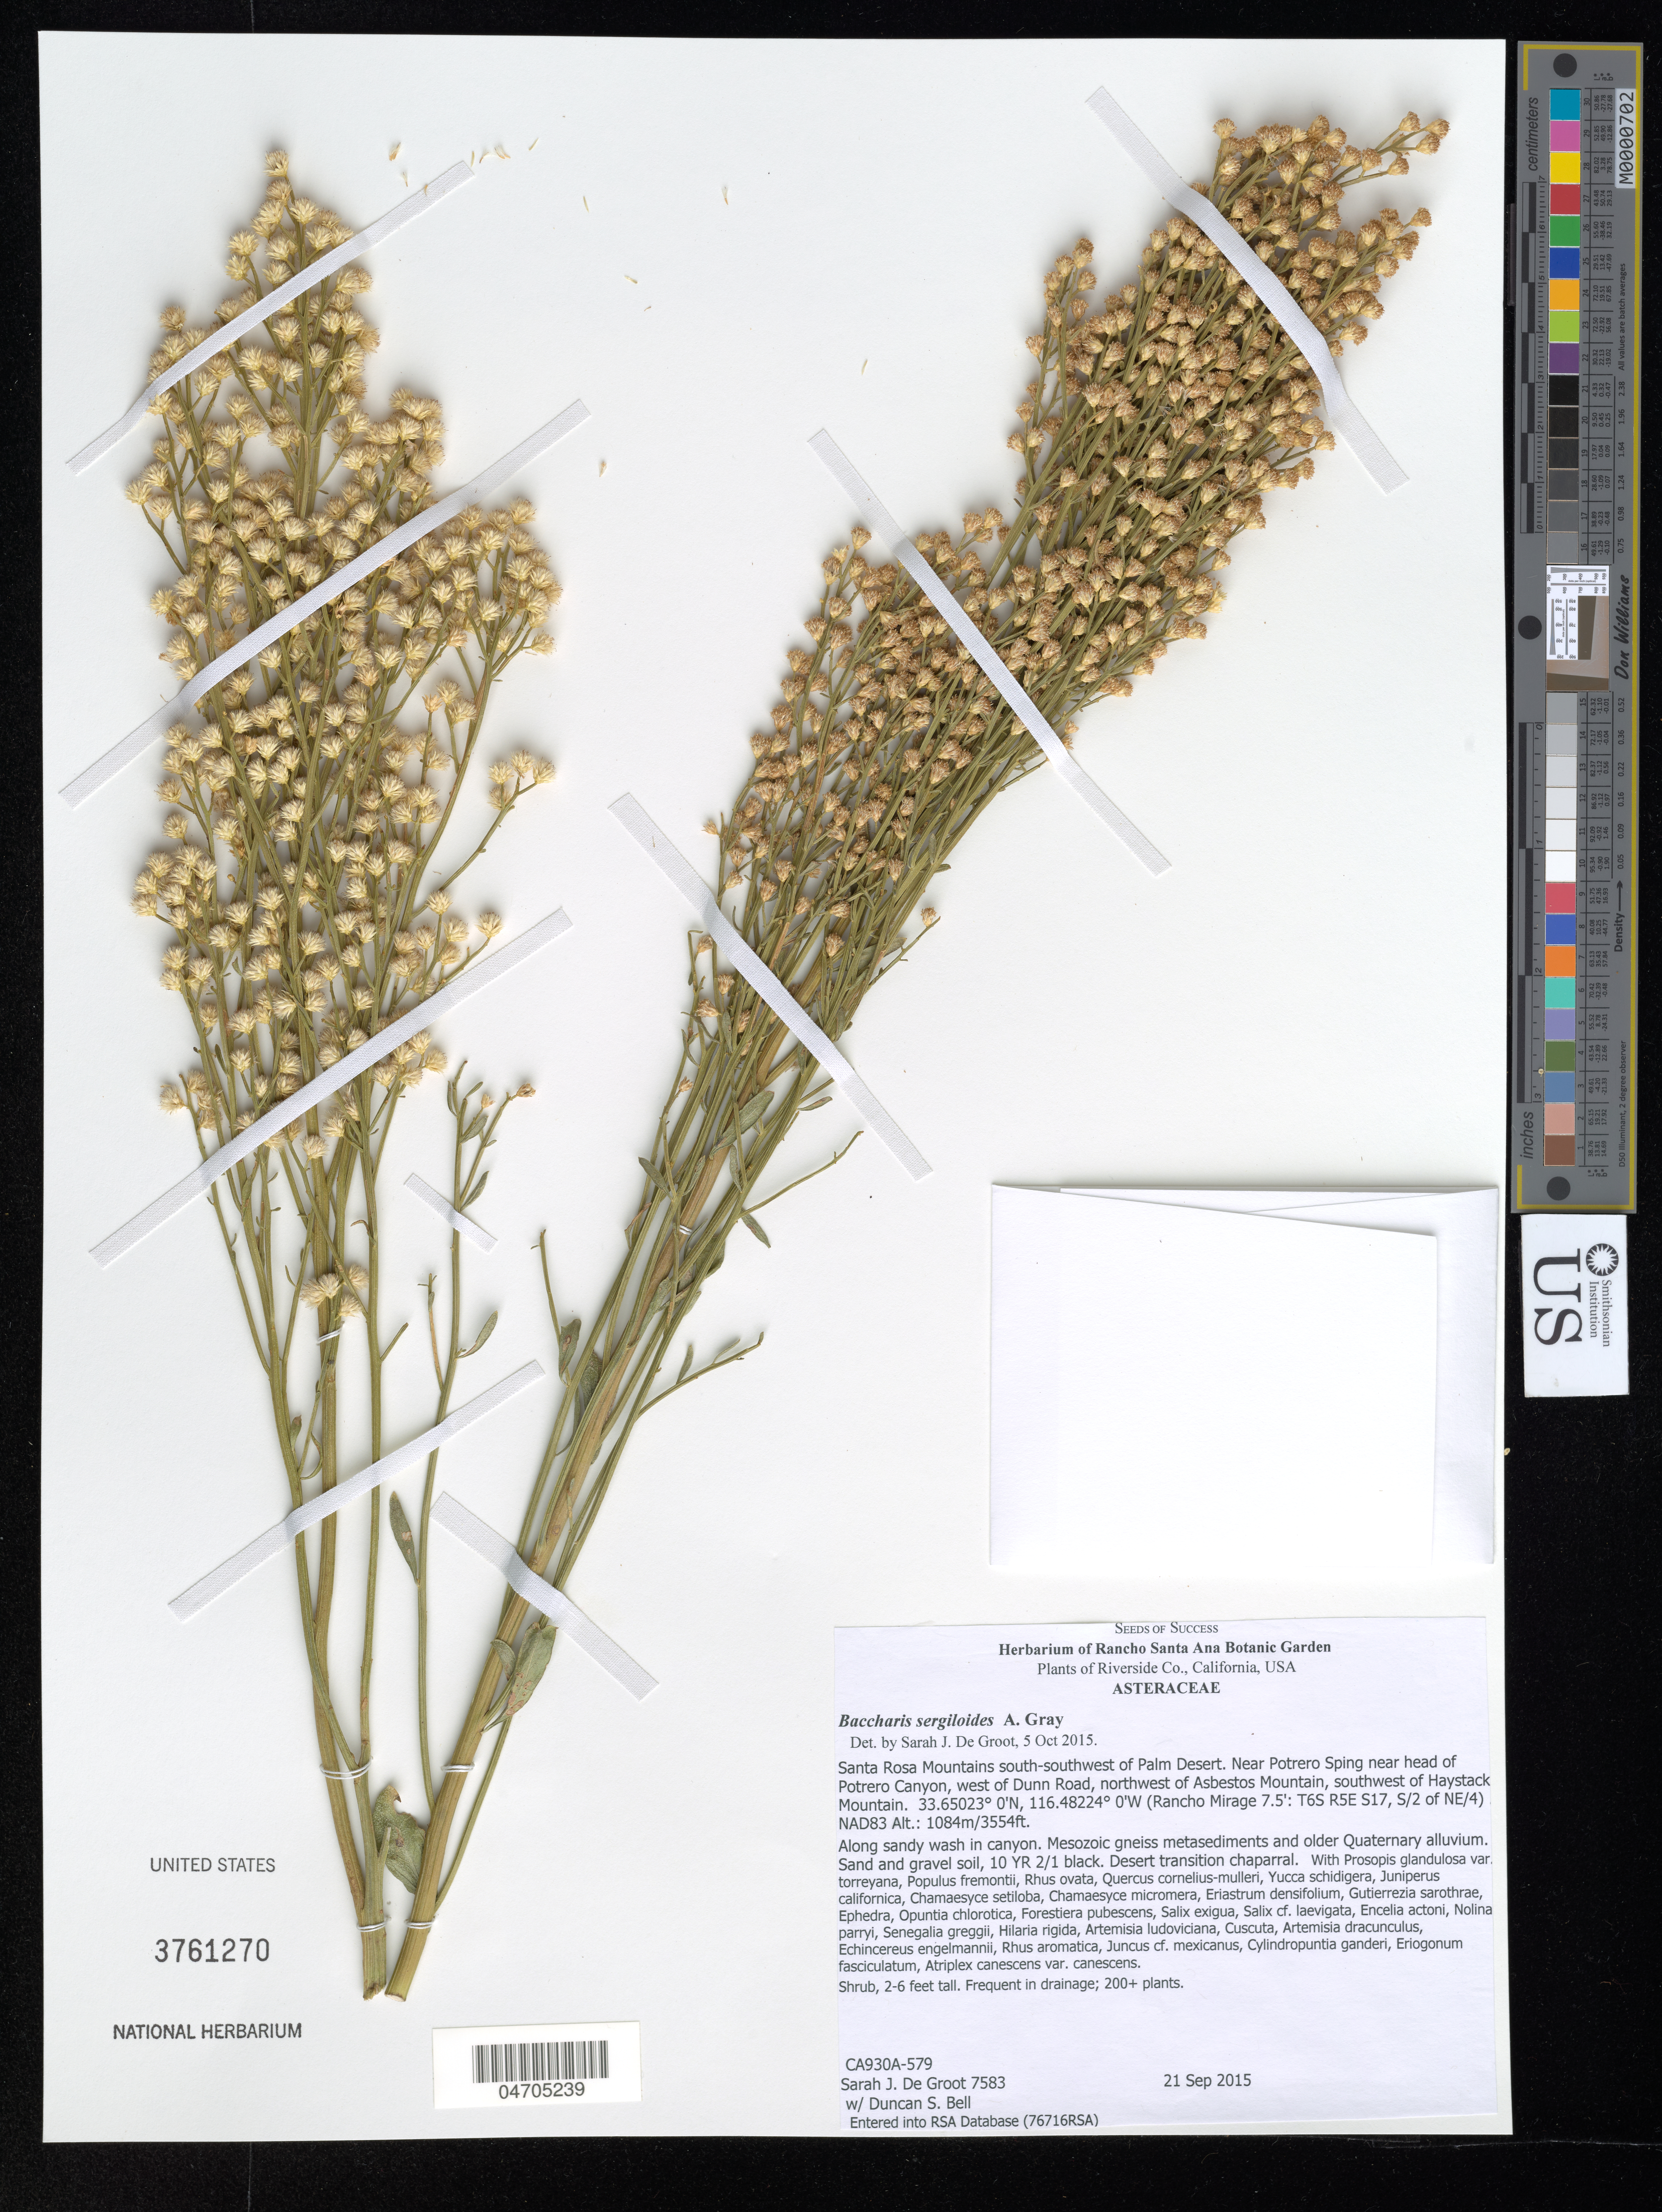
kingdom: Plantae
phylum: Tracheophyta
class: Magnoliopsida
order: Asterales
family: Asteraceae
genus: Baccharis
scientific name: Baccharis sergiloides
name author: A. Gray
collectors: S. De Groot & D. S. Bell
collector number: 7583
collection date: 2015-09-21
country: United States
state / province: California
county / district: Riverside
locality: Riverside Co. Santa Rosa Mountains south-southwest of Palm Desert. Near Potrero Sping near head of Potrero Canyon, west of Dunn Road, northwest of Asbestos Mountain, southwest of Haystack Mountain. (Rancho Mirage 7.5': T6S R5E S17, S/2 of NE/4).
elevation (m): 1084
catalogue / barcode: US 3761270